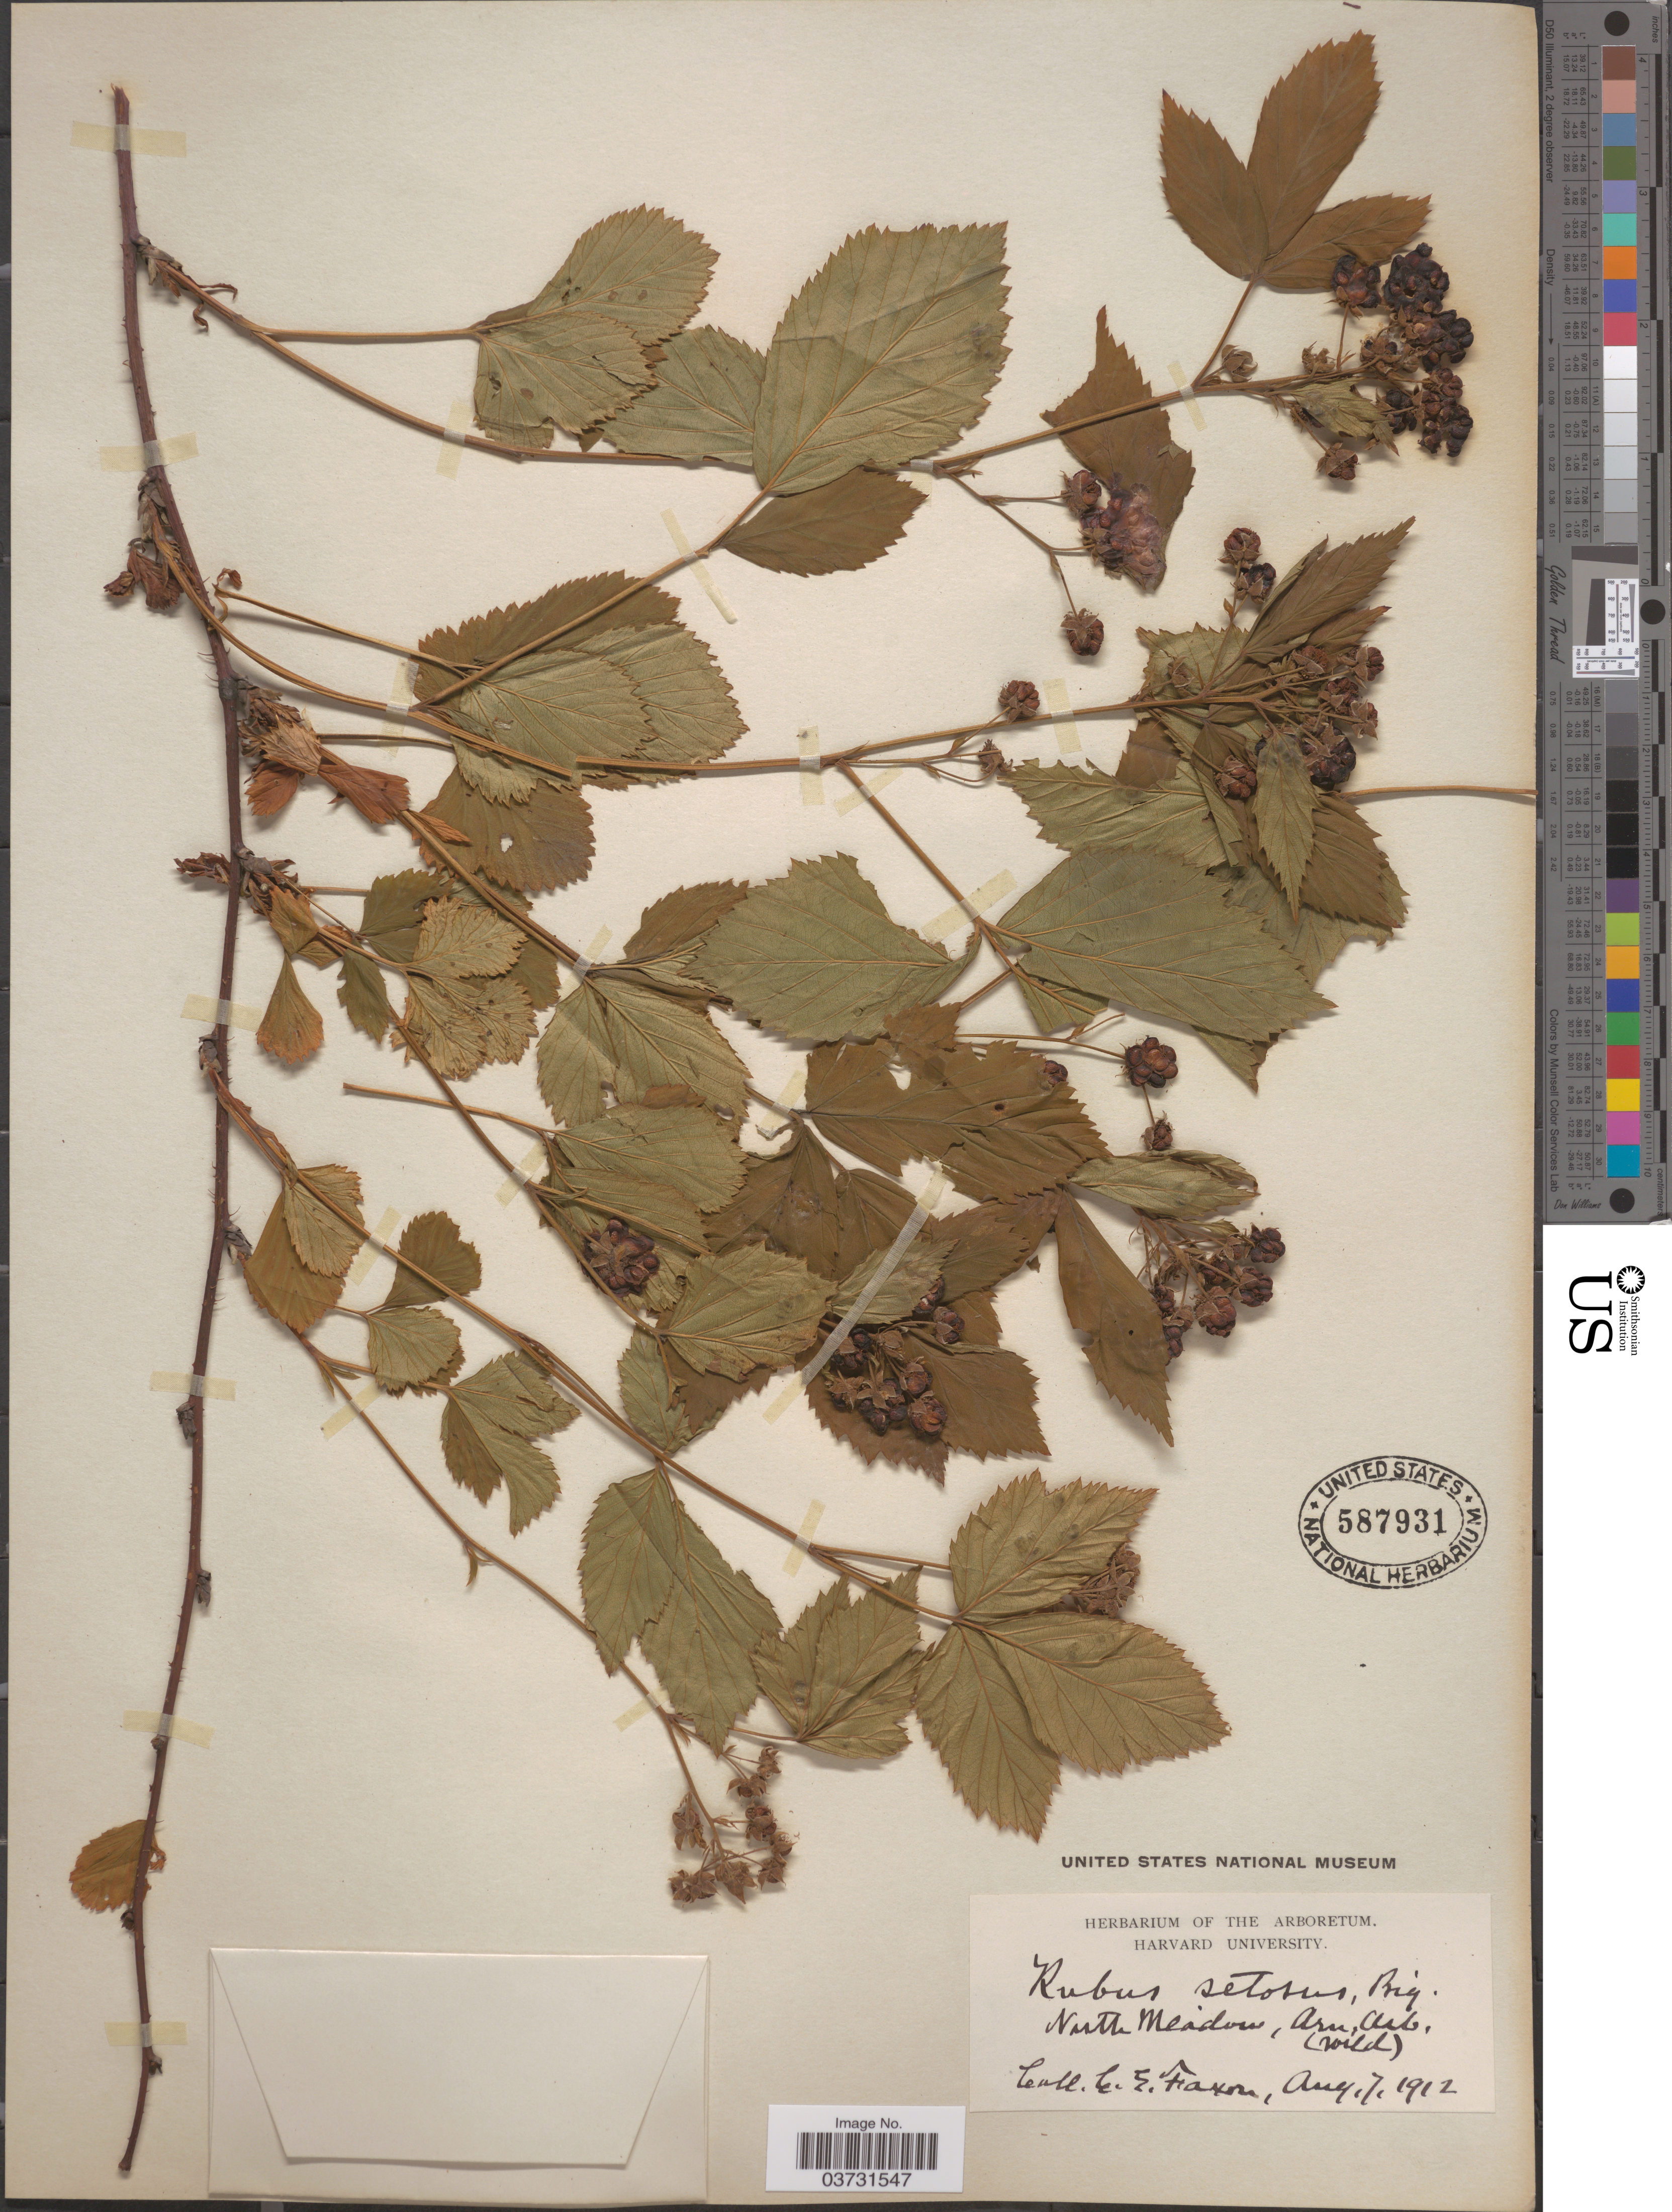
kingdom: Plantae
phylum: Tracheophyta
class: Magnoliopsida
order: Rosales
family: Rosaceae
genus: Rubus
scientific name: Rubus nigricans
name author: Rydb. in Britton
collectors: C. Faxon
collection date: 1912-08-07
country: United States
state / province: Massachusetts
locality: Nuth Meadow, Arn. Arb. (wild).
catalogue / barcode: US 587931